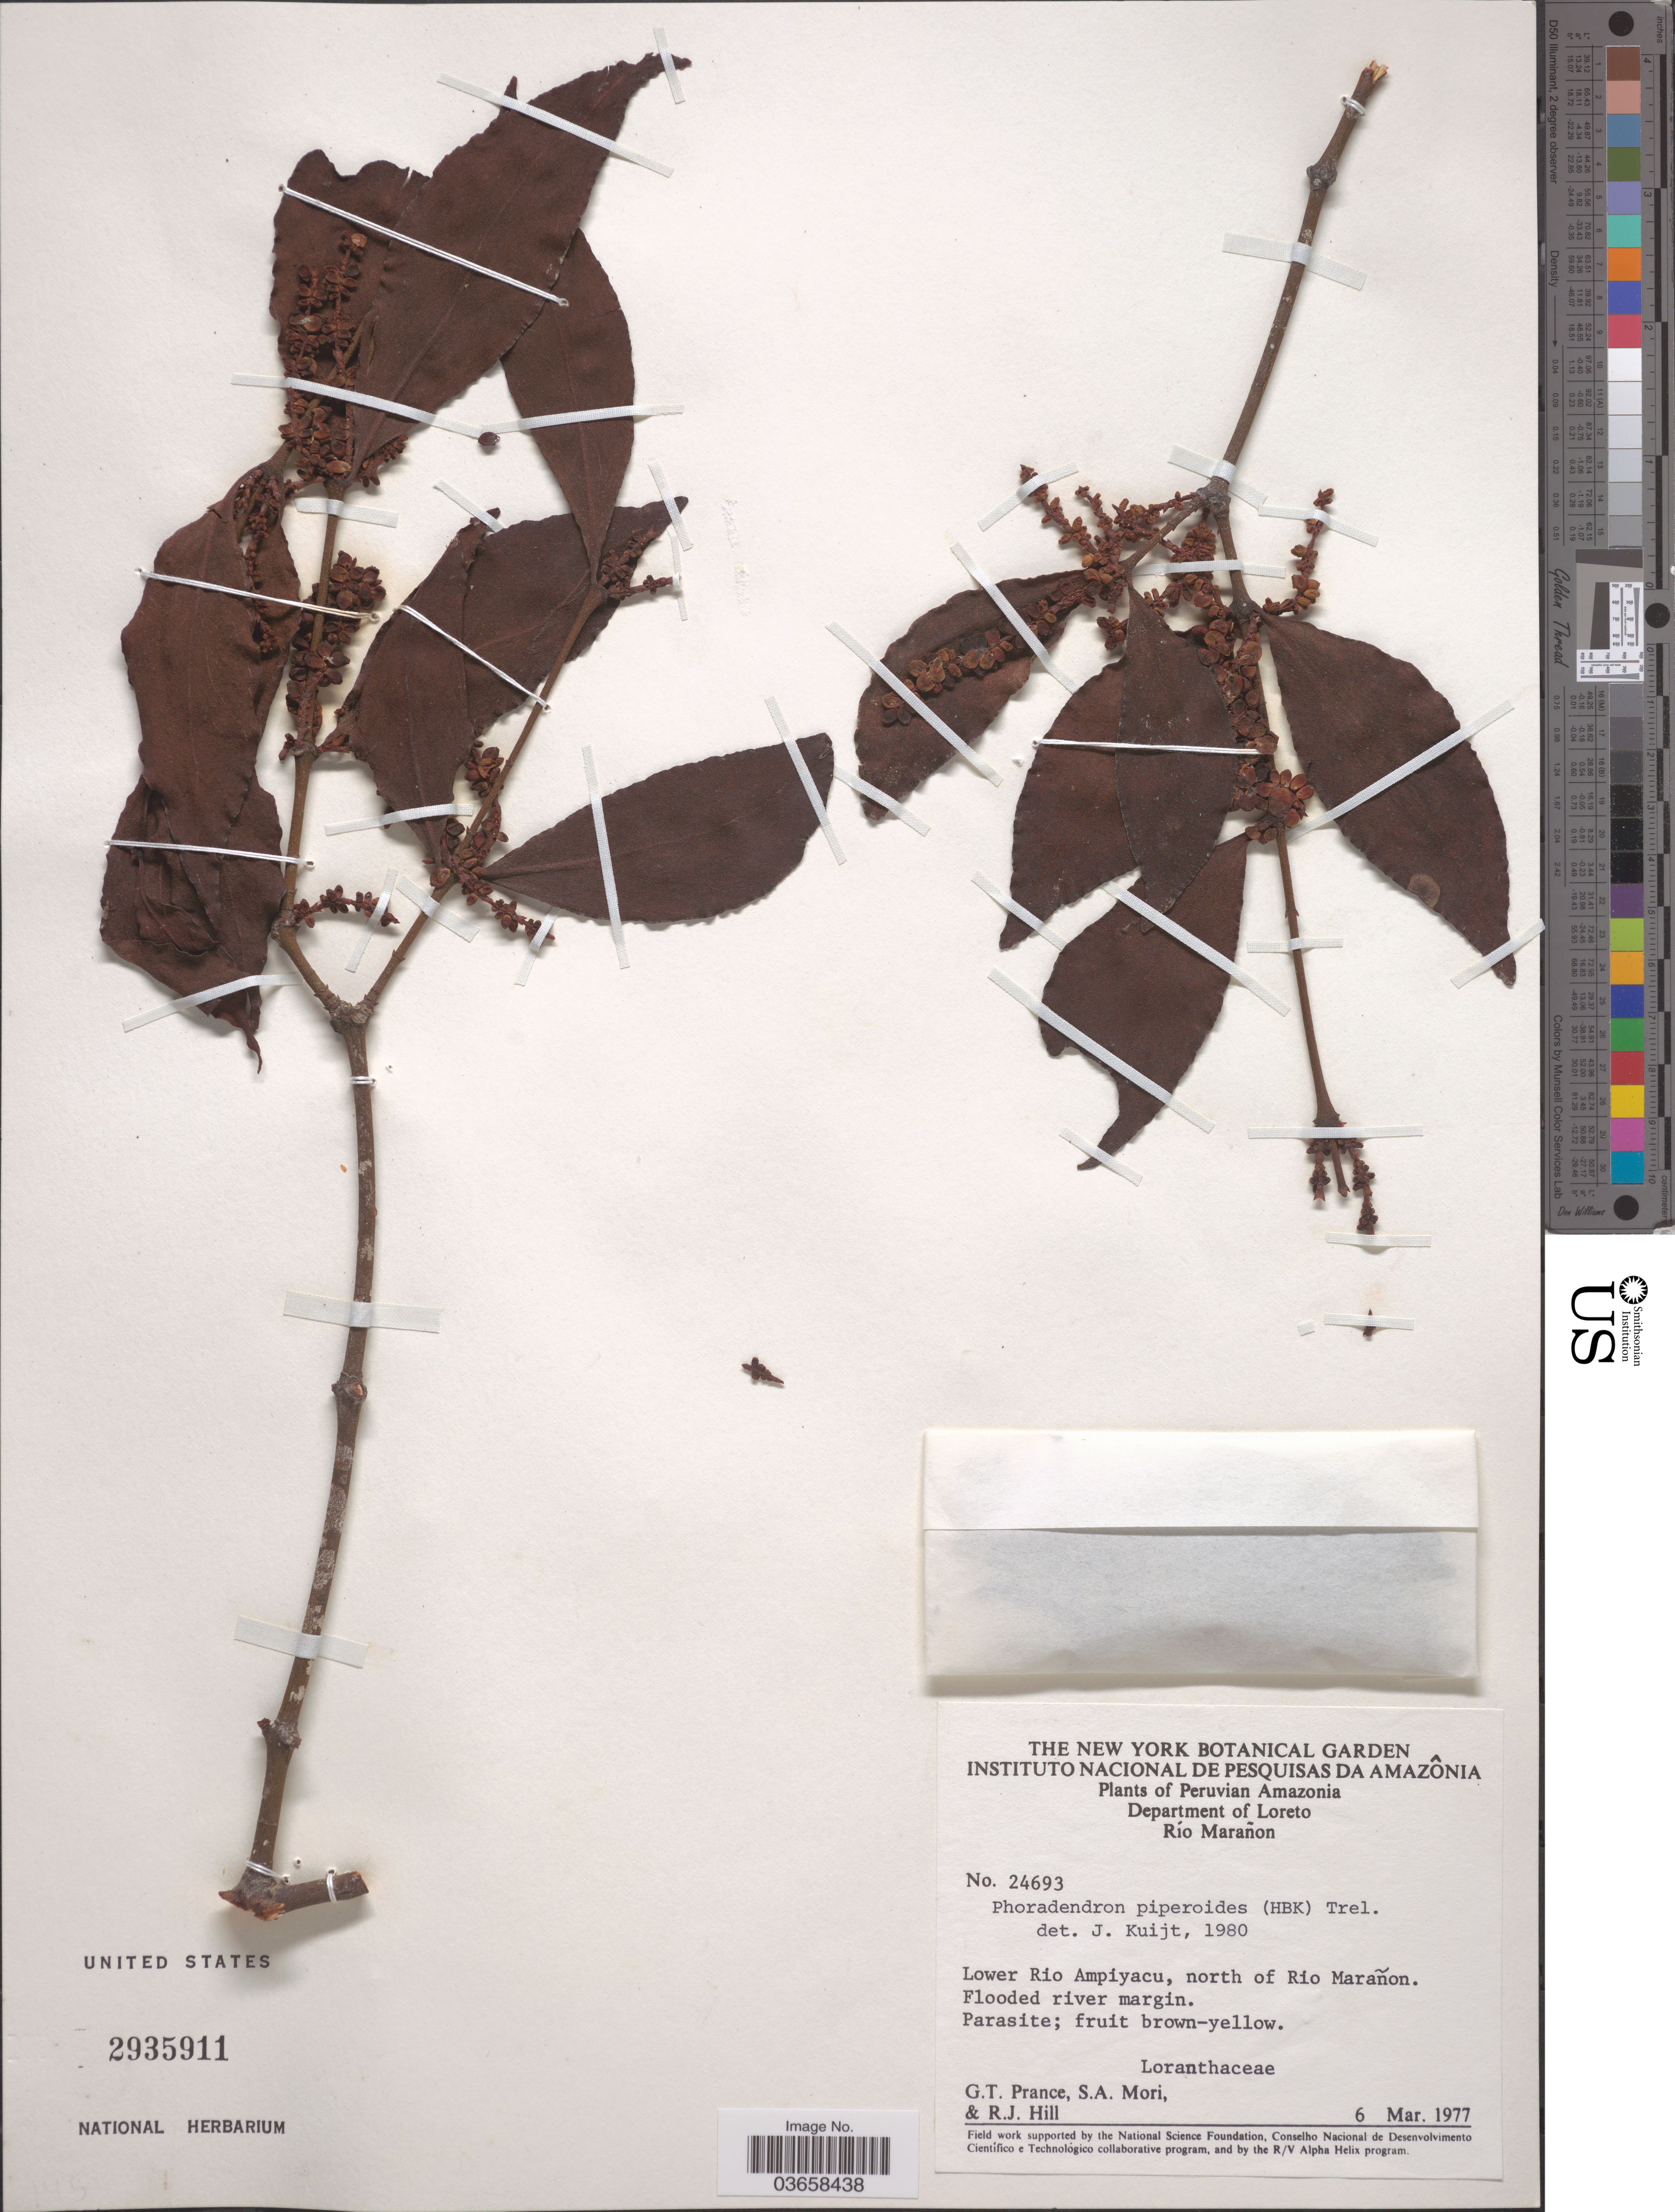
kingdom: Plantae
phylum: Tracheophyta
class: Magnoliopsida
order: Santalales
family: Viscaceae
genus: Phoradendron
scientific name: Phoradendron piperoides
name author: (Kunth) Trel.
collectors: G. T. Prance, S. Mori & R. J. Hill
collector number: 24693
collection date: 1977-03-06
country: Peru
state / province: Loreto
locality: Peruvian Amazonia. Department of Loreto. Río Marañon. Lower Rio Ampiyacu, north of Rio Marañon. Flooded river margin.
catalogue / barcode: US 2935911